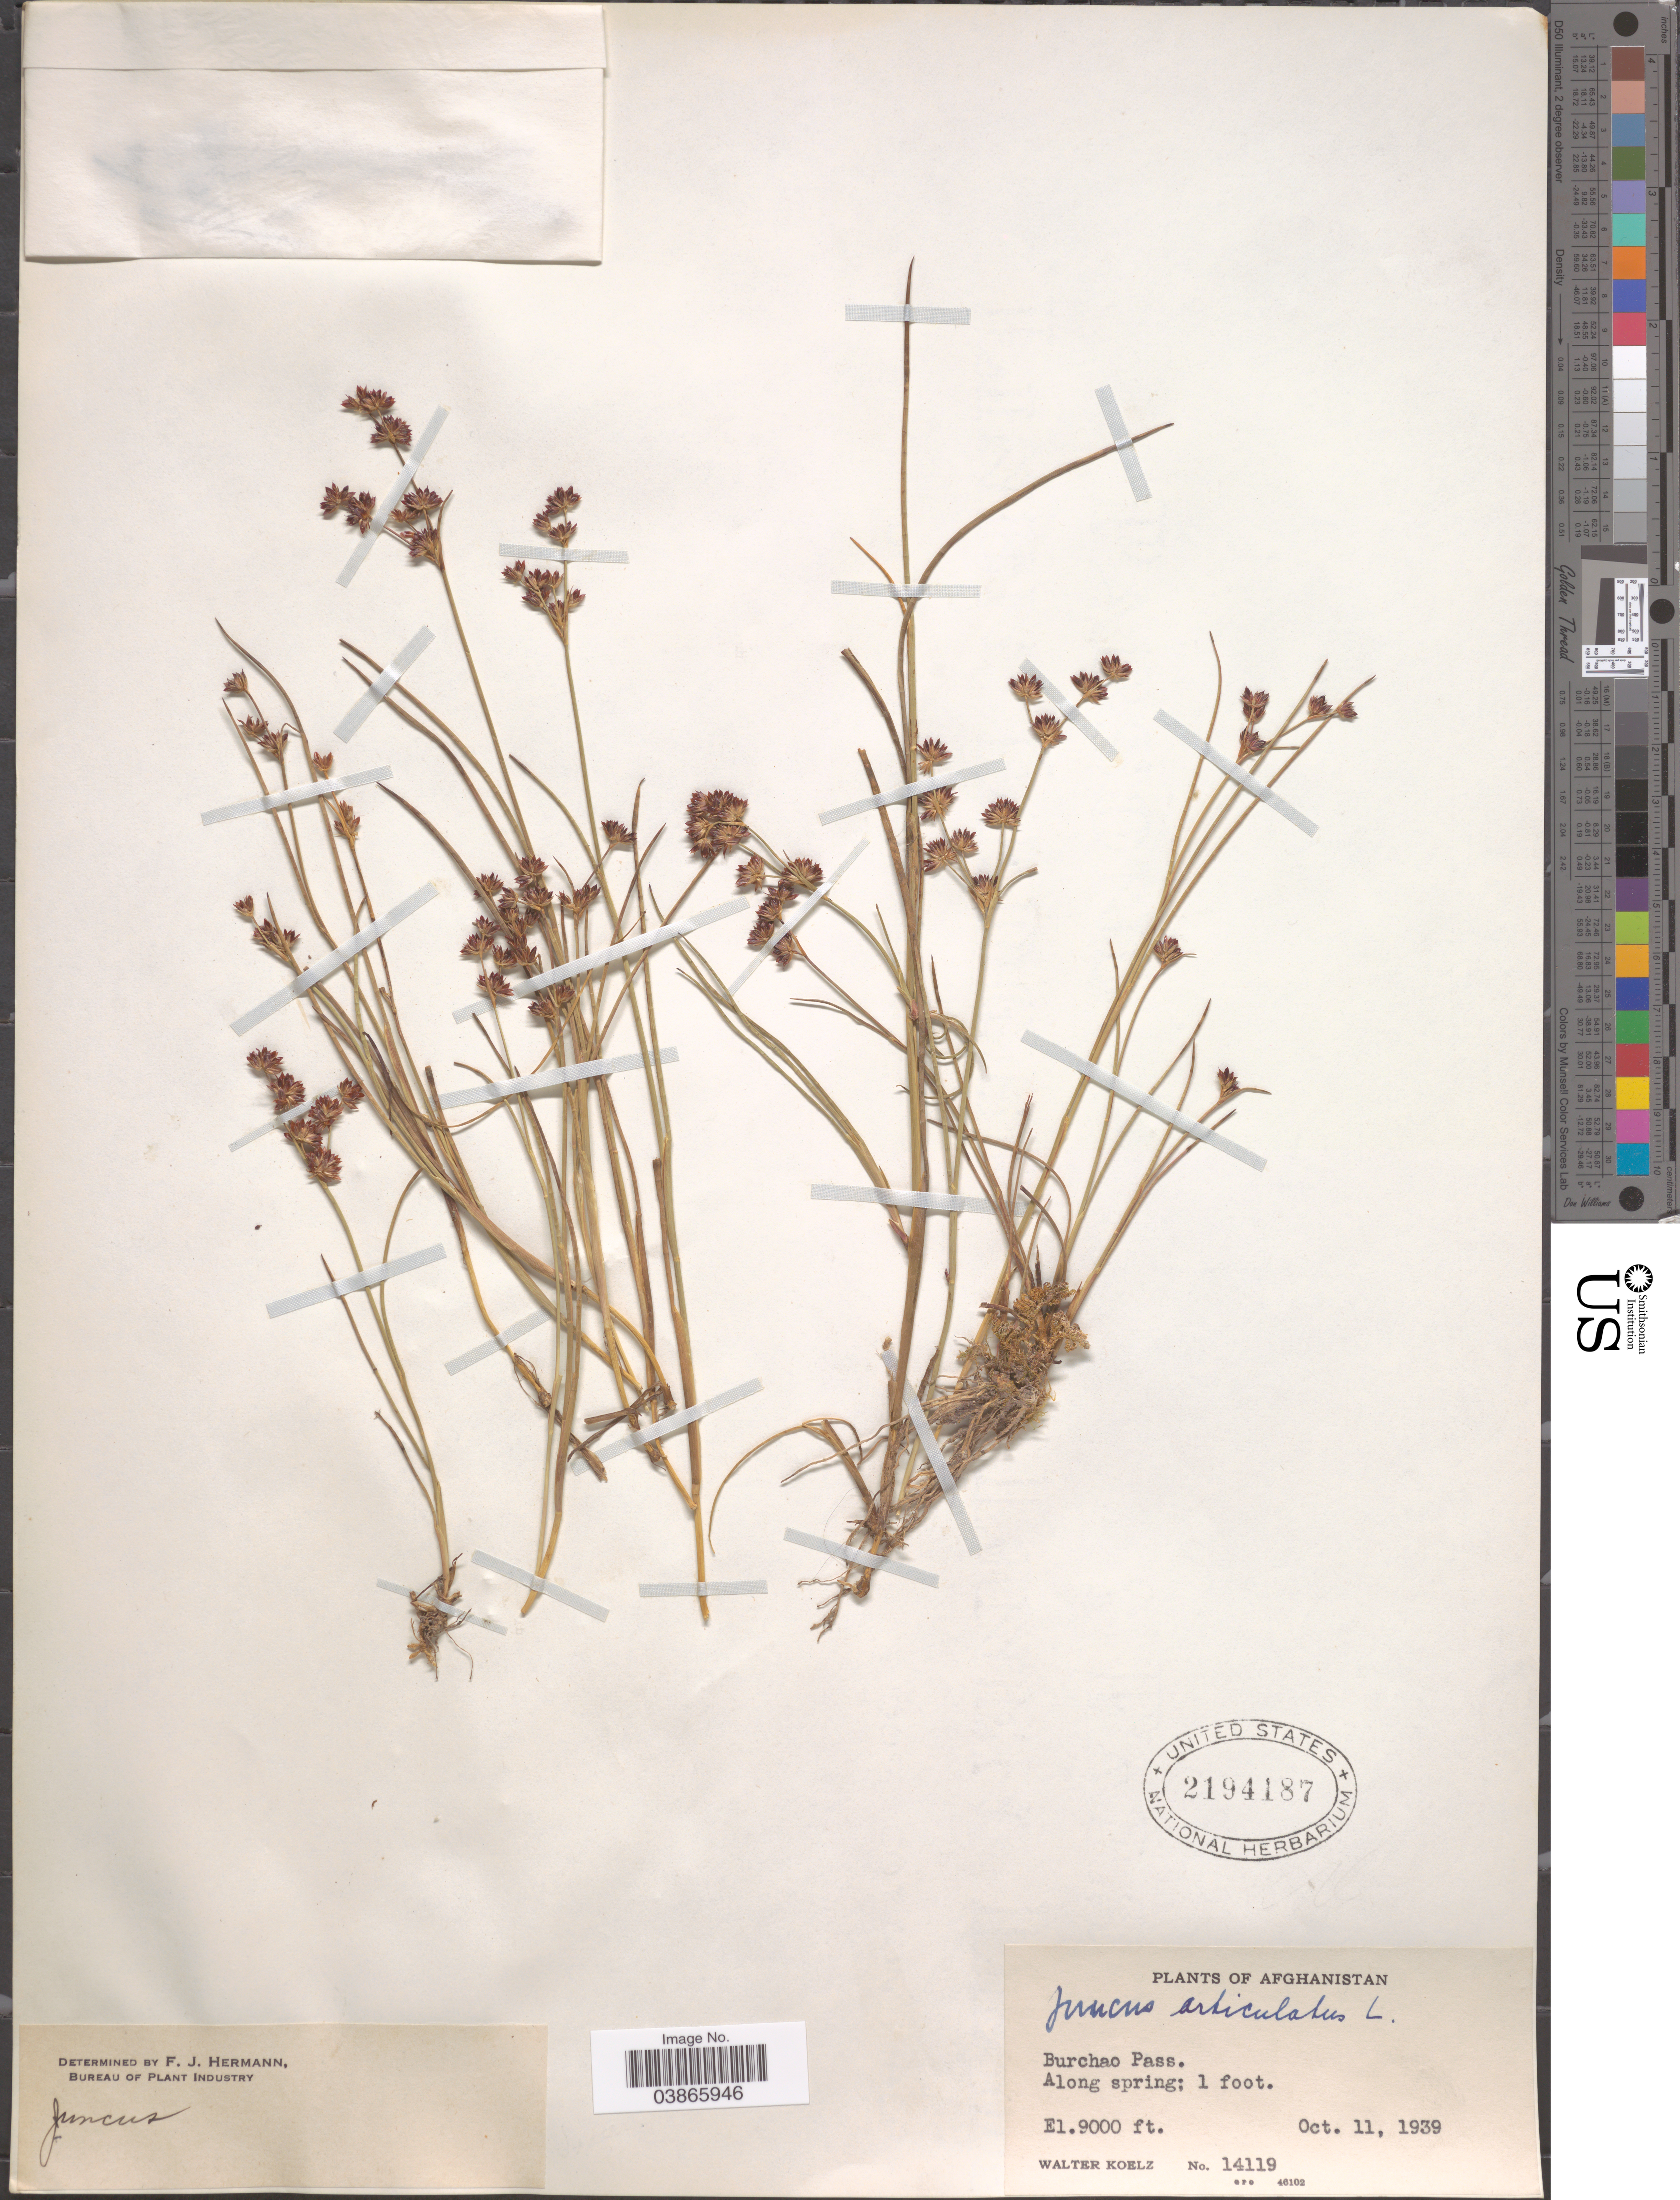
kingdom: Plantae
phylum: Tracheophyta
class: Liliopsida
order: Poales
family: Juncaceae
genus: Juncus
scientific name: Juncus articulatus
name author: L.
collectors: W. N. Koelz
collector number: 14119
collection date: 1939-10-11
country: Afghanistan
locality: Burchao Pass. Along spring.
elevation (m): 2743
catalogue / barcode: US 2194187